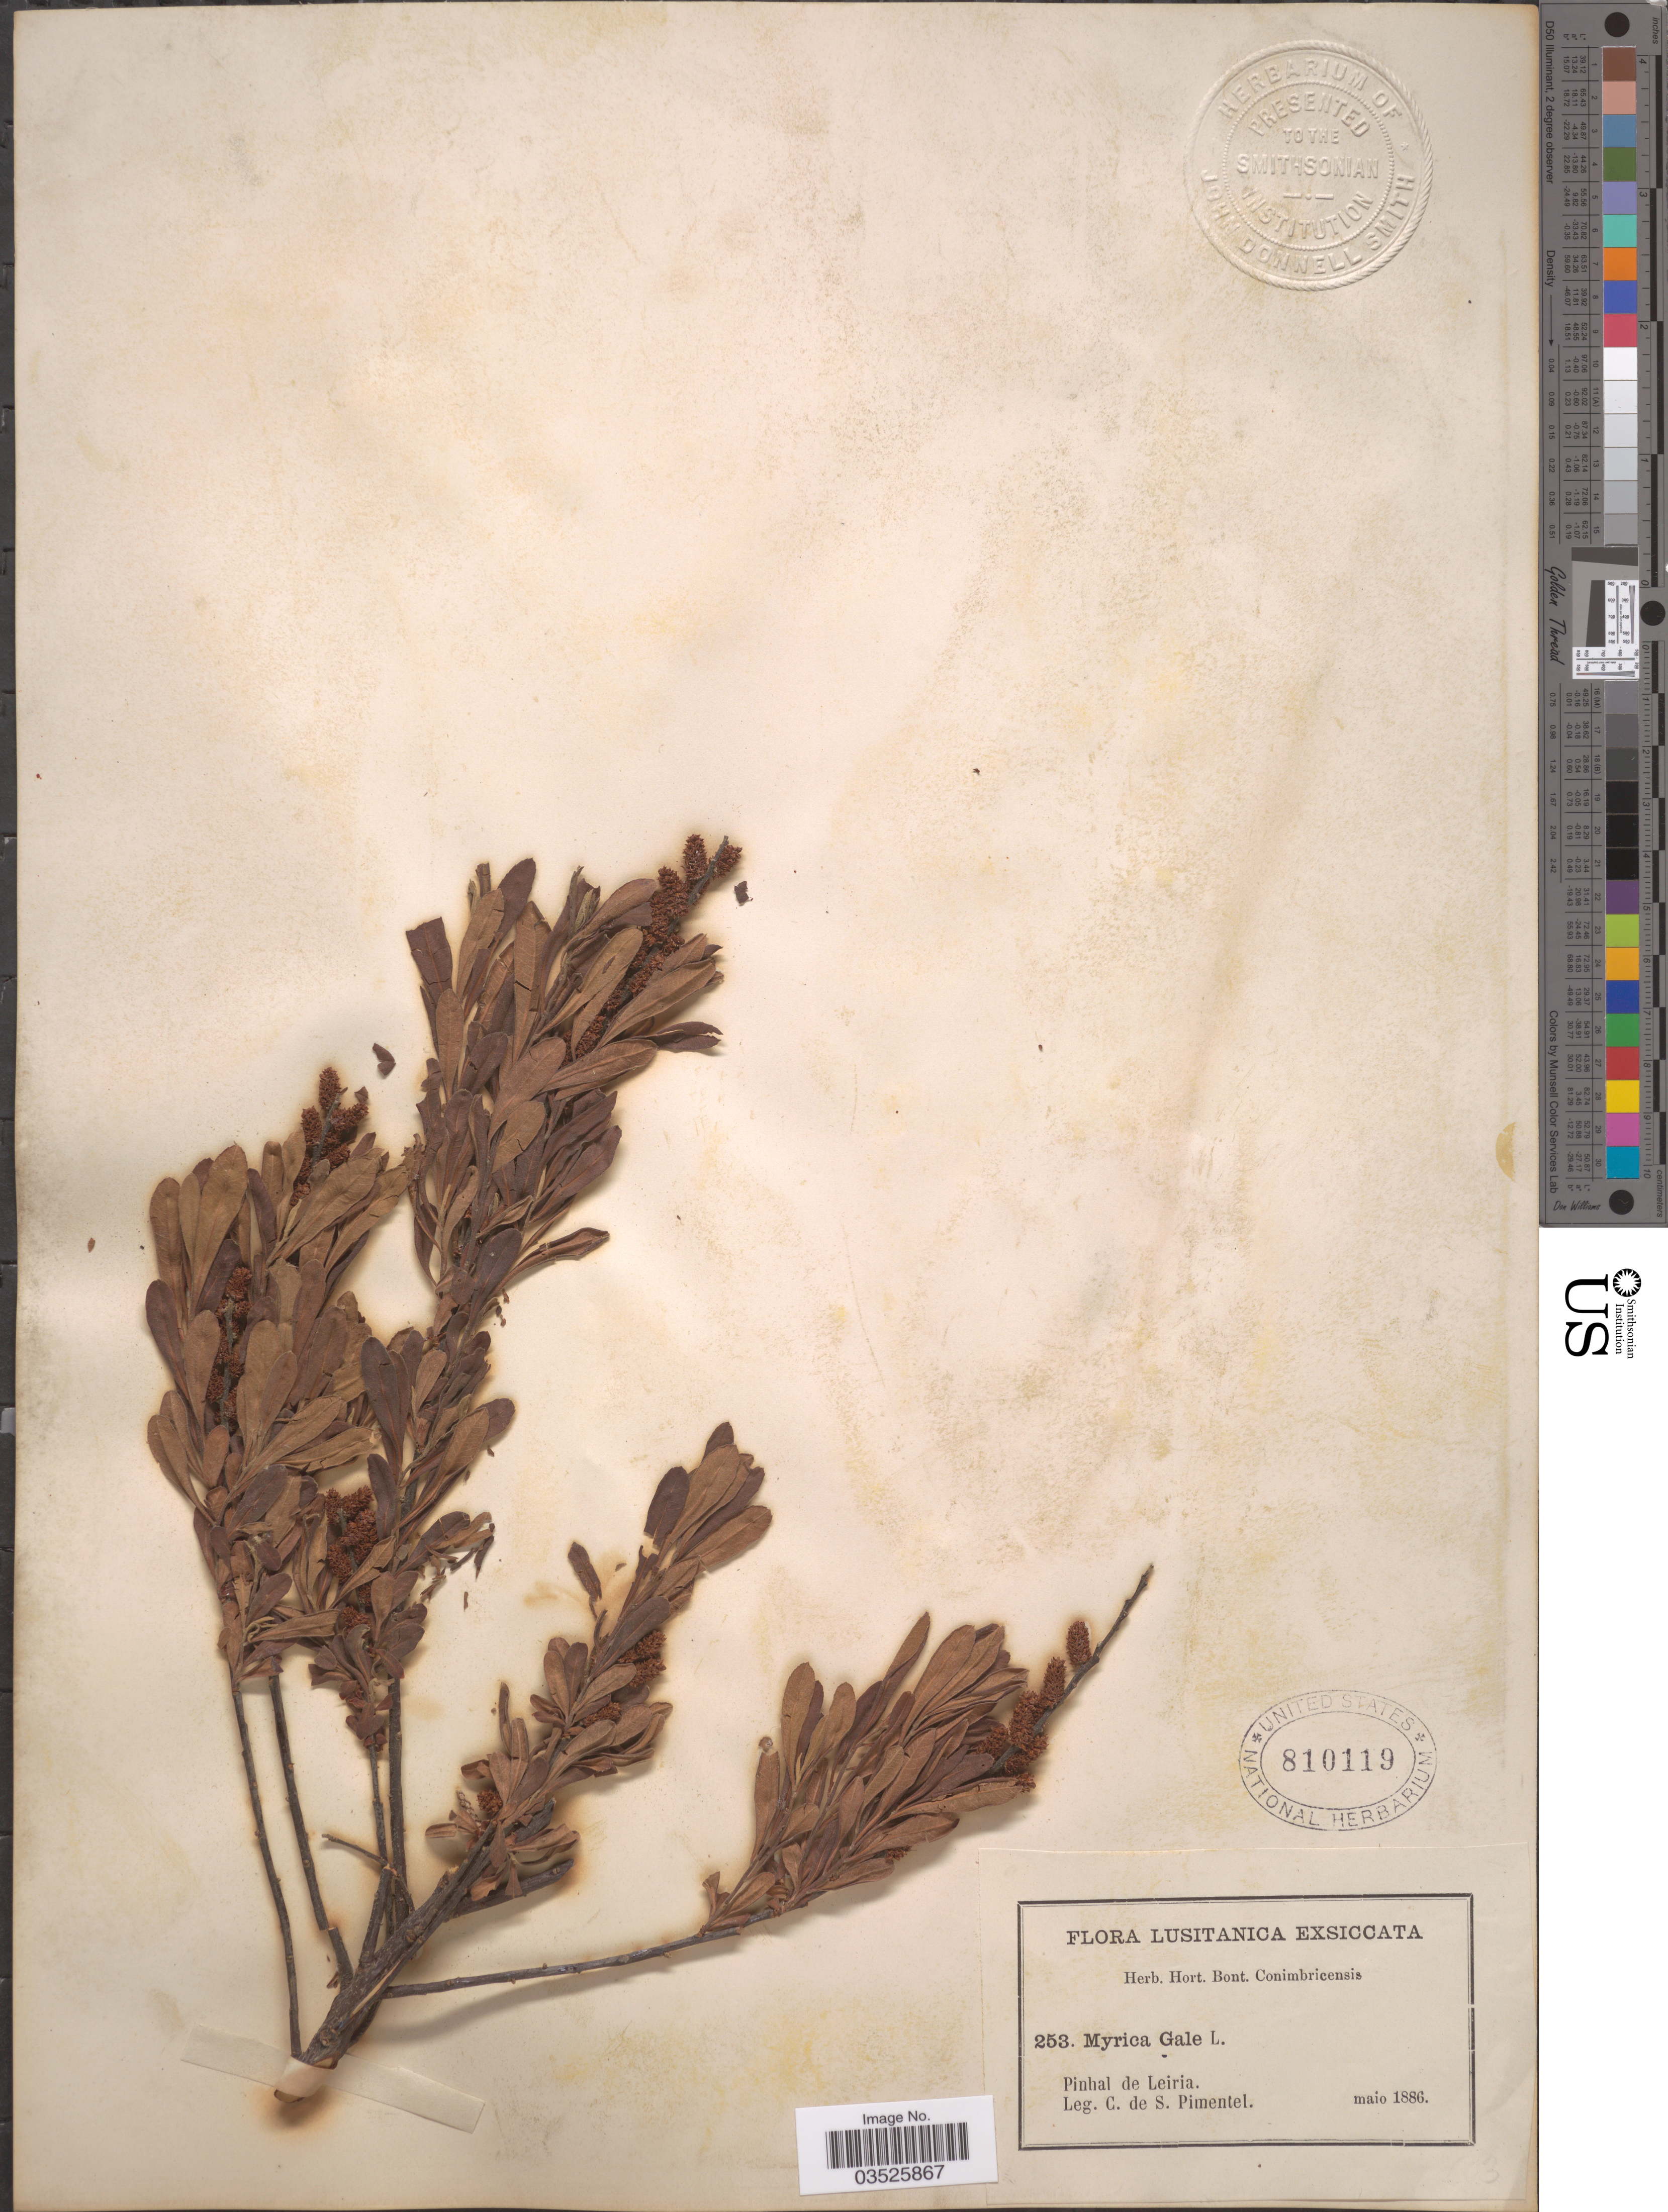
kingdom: Plantae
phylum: Tracheophyta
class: Magnoliopsida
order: Fagales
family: Myricaceae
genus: Myrica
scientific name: Myrica gale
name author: L.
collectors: C. Pimentel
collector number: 253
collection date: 1886-05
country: Portugal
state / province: Leiria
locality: Lusitanica. Pinhal de Leiria.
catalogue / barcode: US 810119